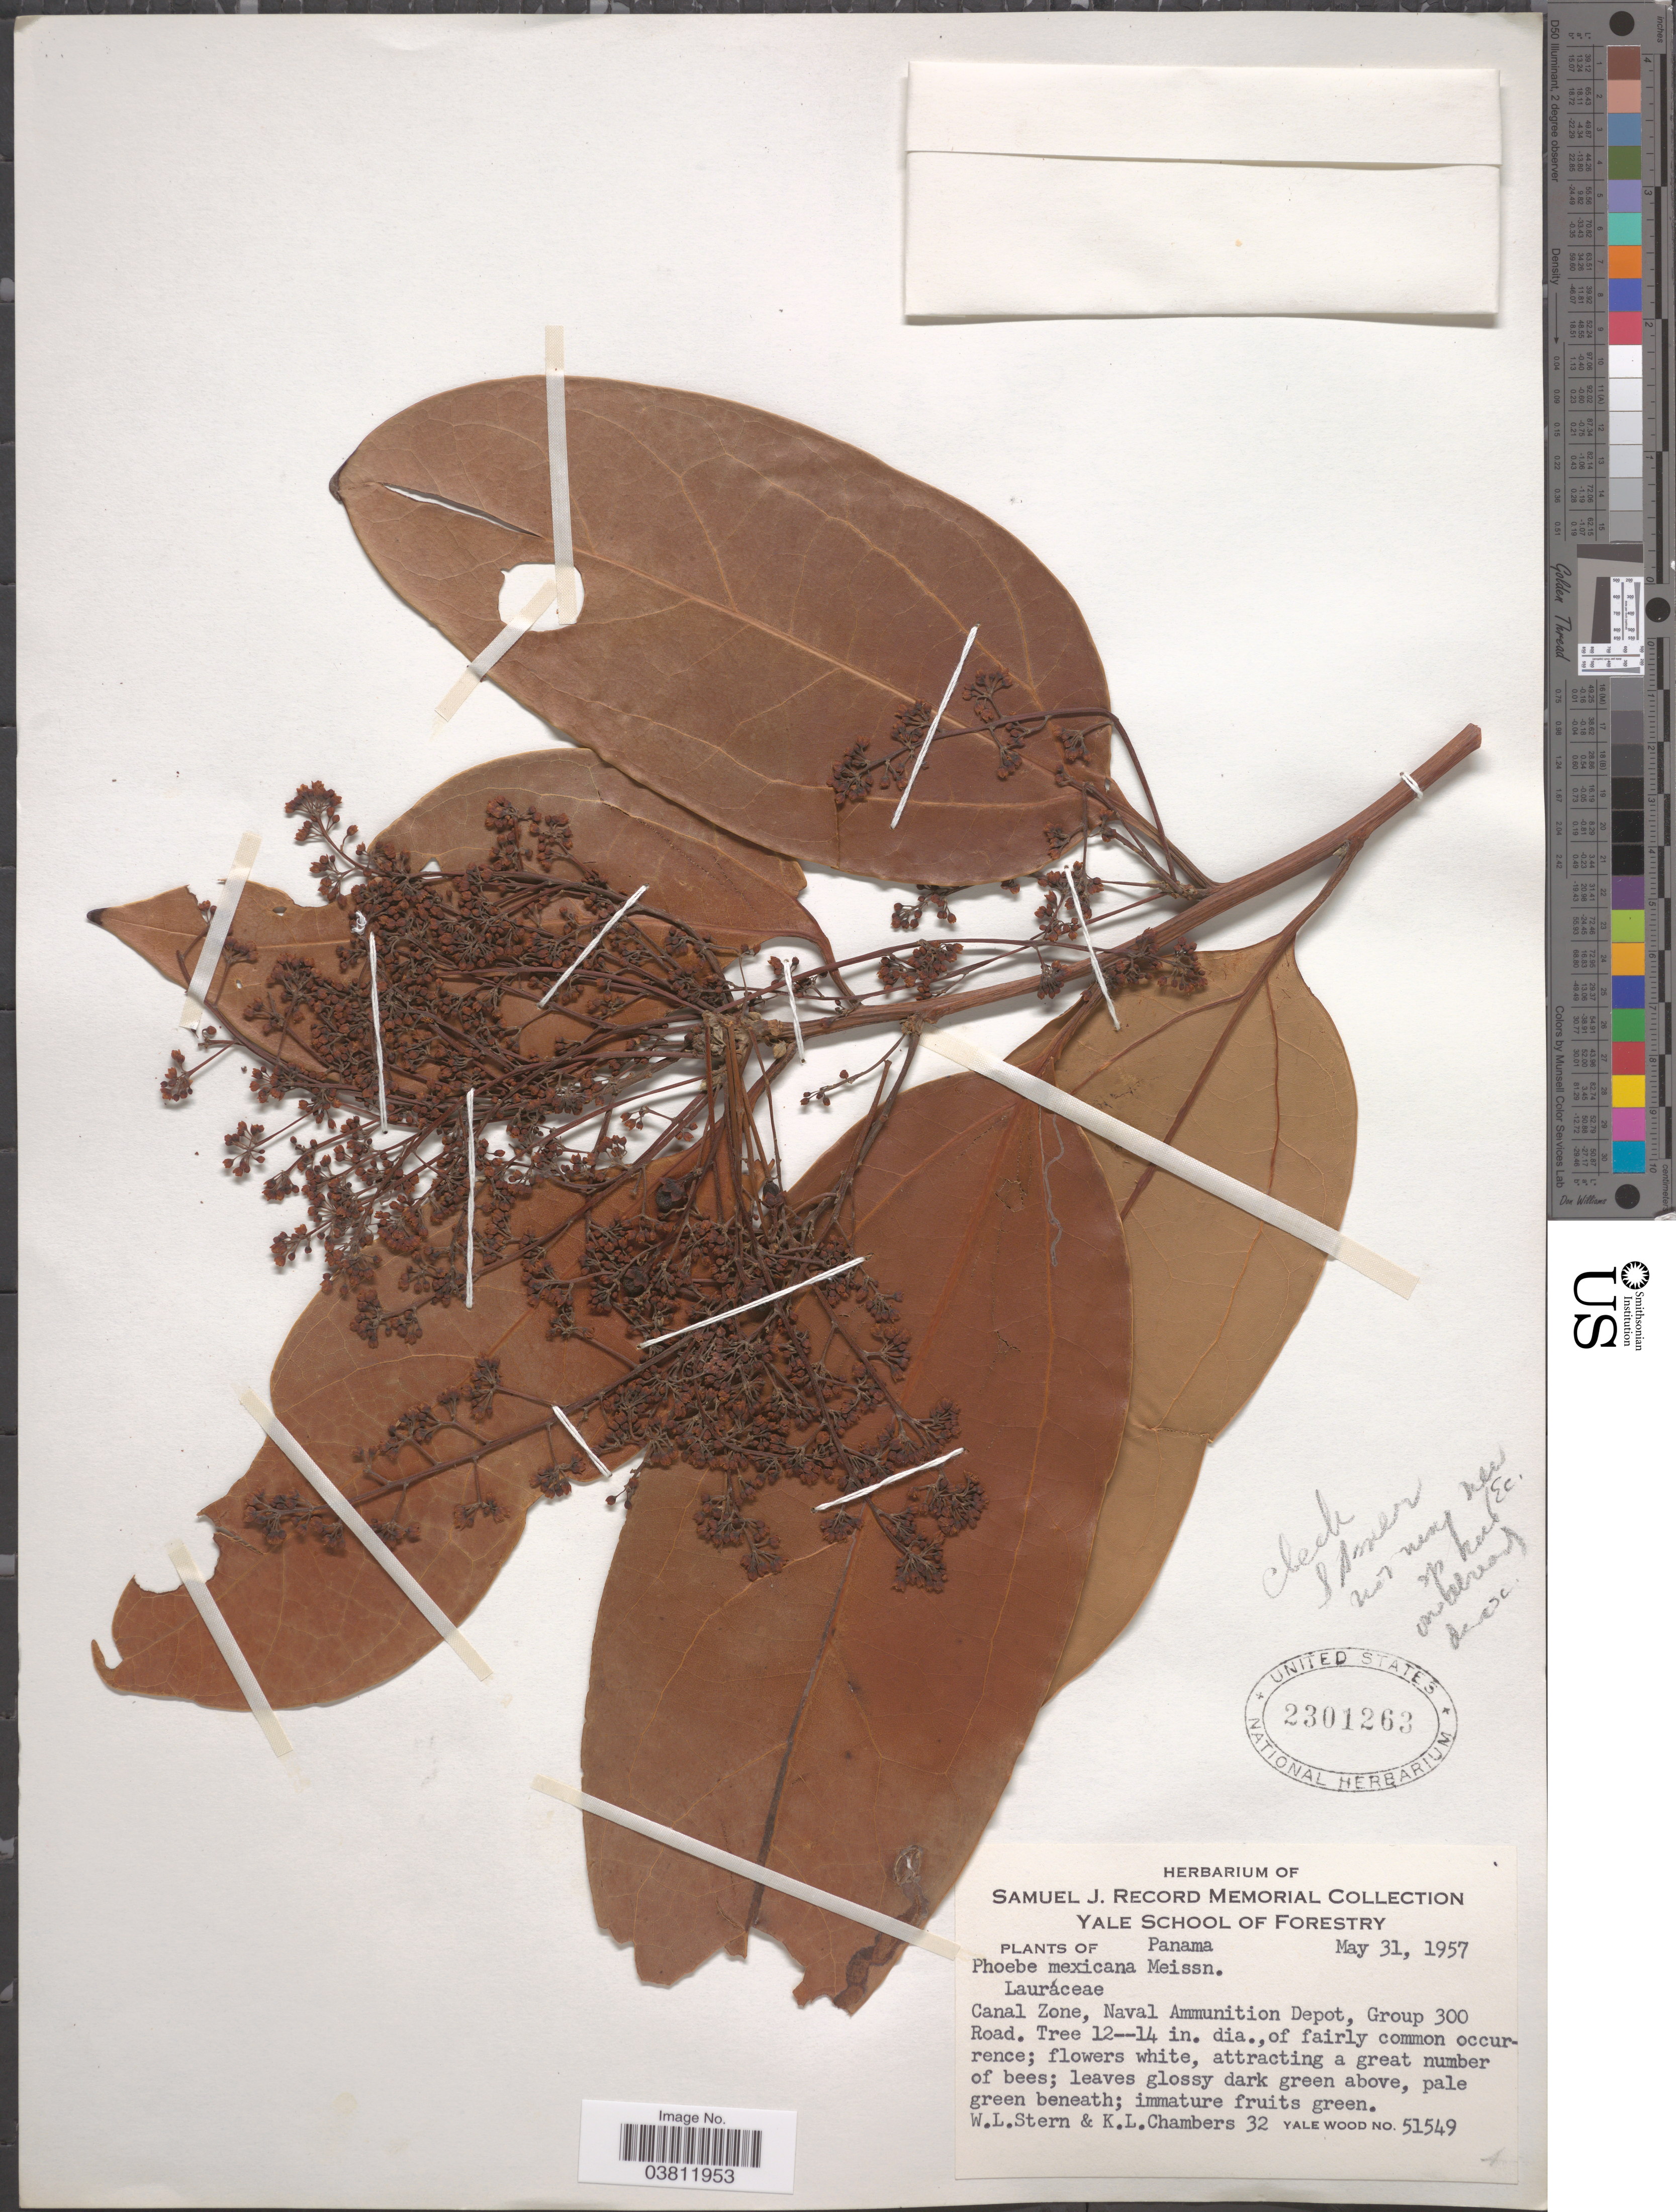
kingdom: Plantae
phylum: Tracheophyta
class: Magnoliopsida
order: Laurales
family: Lauraceae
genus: Phoebe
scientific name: Phoebe mexicana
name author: Meisn.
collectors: W. L. Stern & K. Chambers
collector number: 32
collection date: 1957-05-31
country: Panama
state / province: Colón / Panamá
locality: Canal Zone, Naval Ammunition Depot, Group 300 Road.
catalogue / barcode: US 2301263